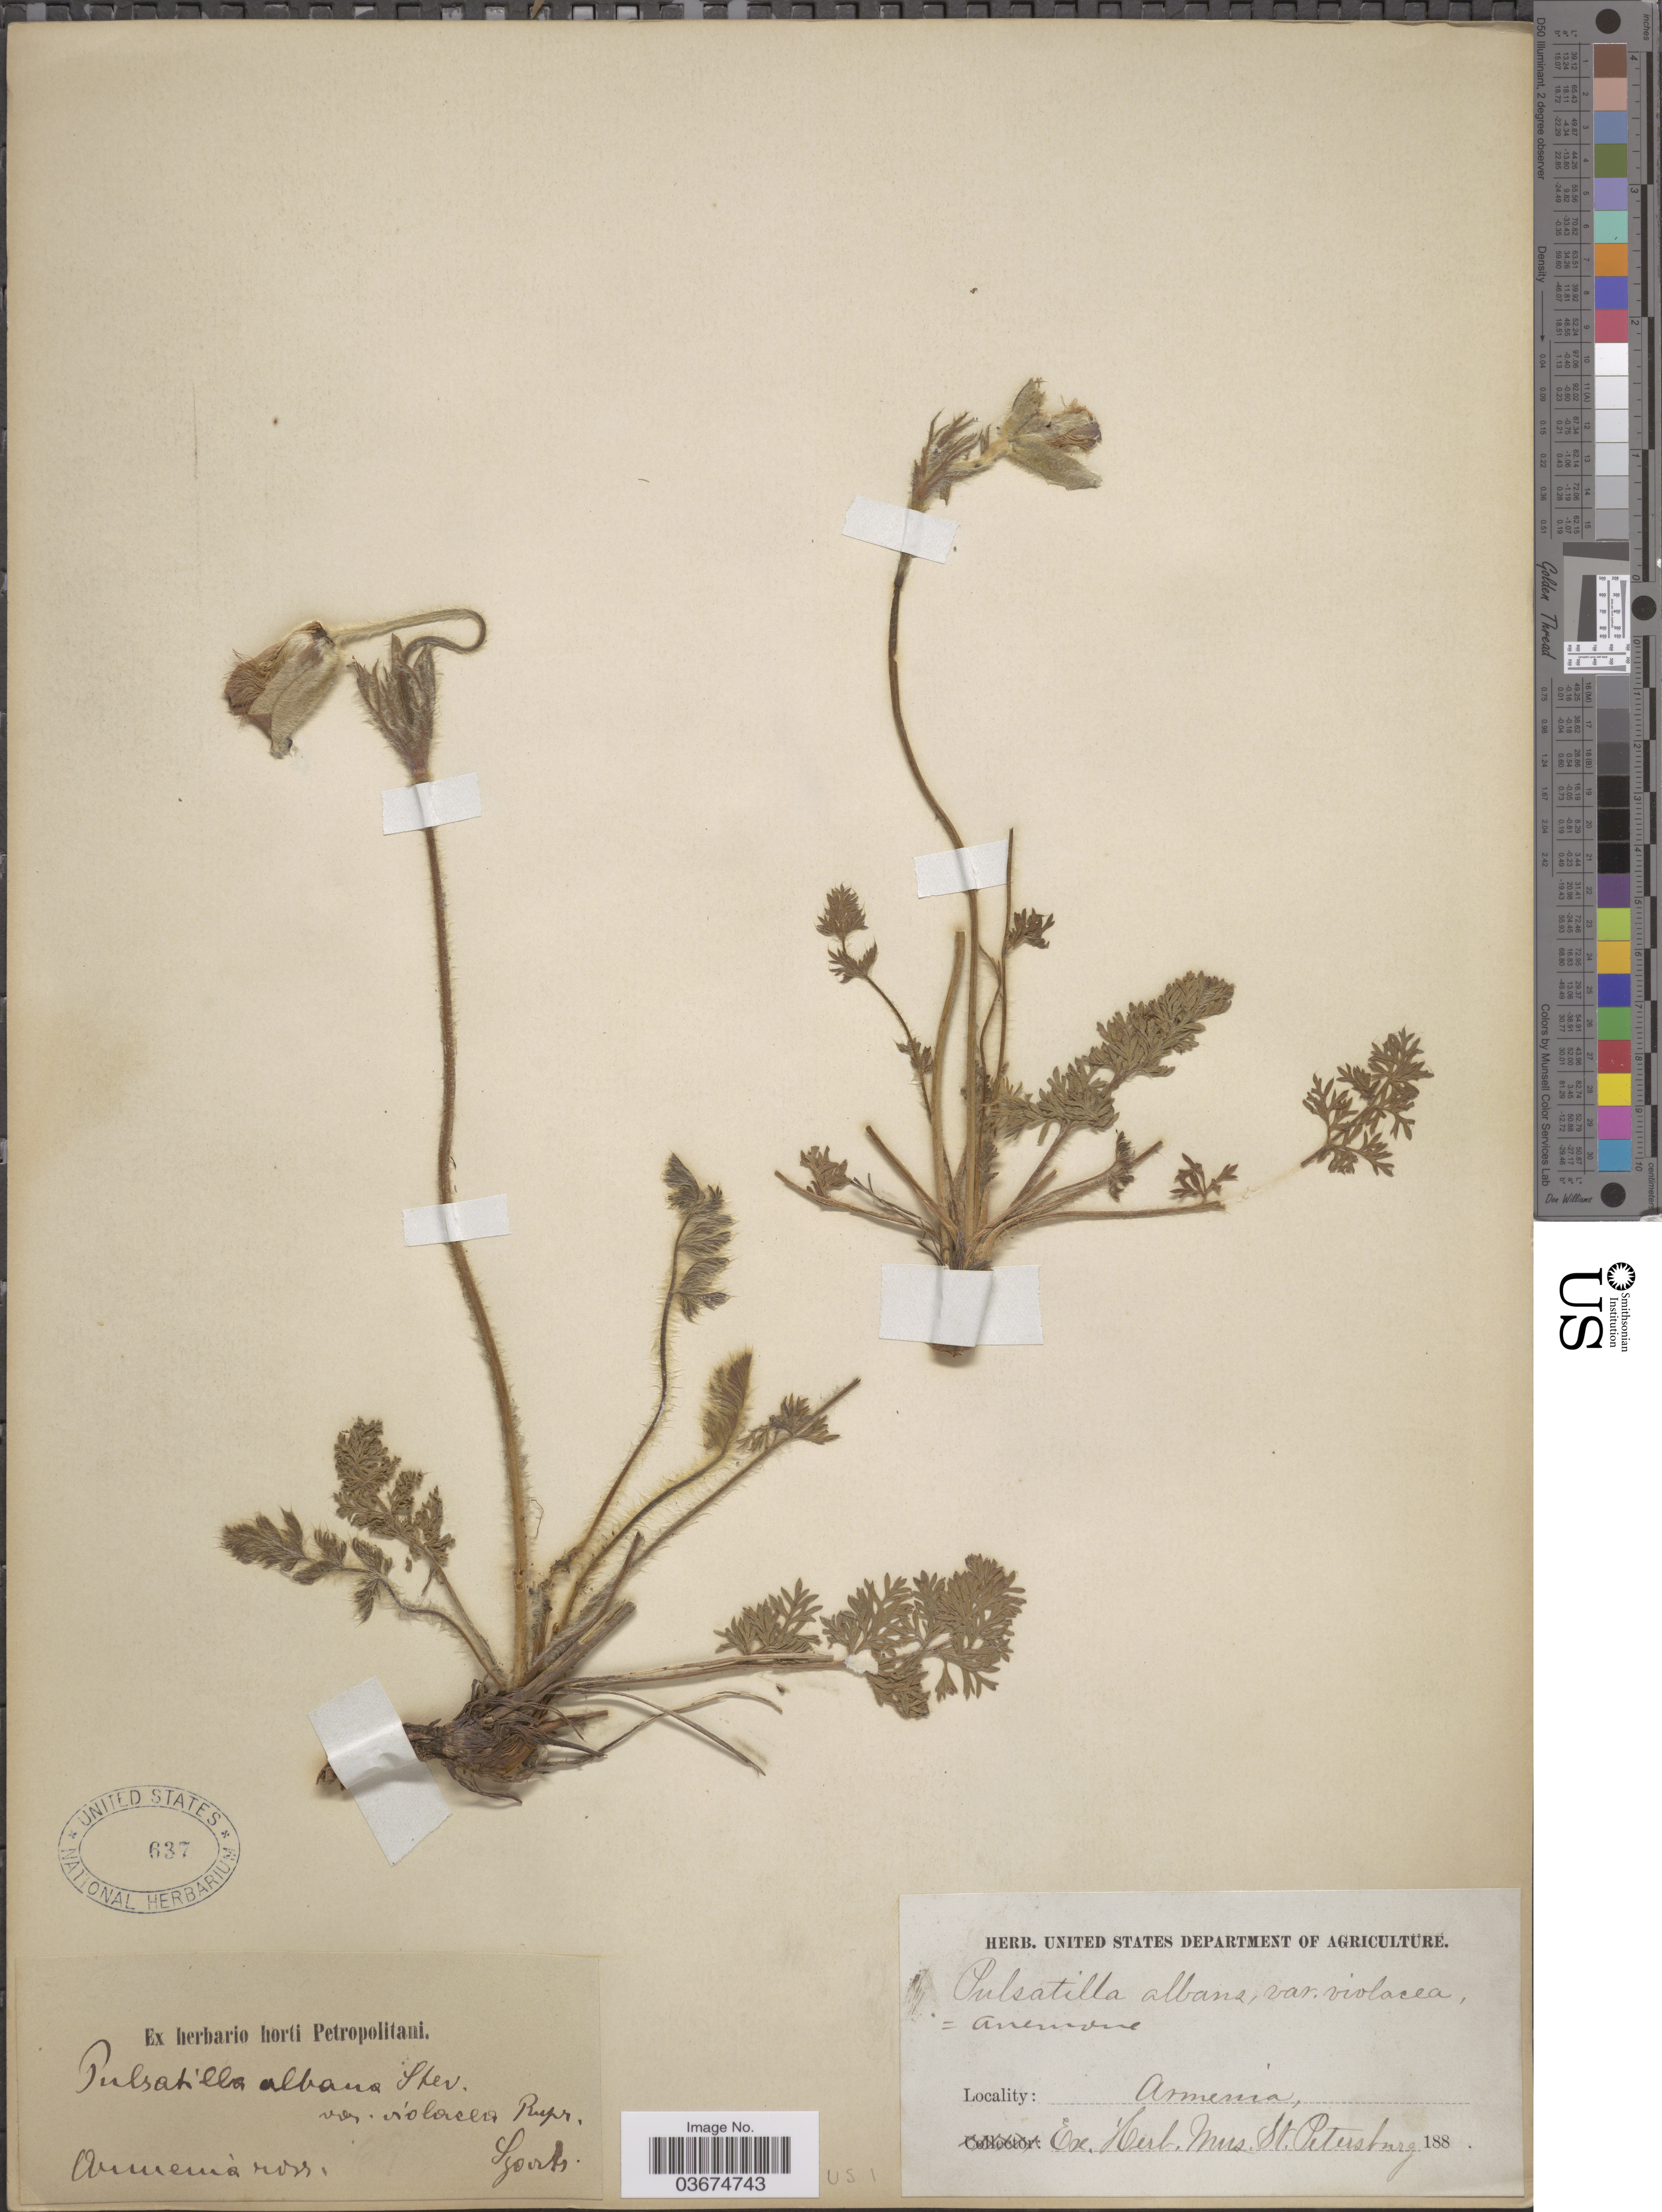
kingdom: Plantae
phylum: Tracheophyta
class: Magnoliopsida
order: Ranunculales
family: Ranunculaceae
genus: Pulsatilla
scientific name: Pulsatilla albana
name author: (Stev.) Bercht. & J. Presl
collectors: Szovits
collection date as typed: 188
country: Armenia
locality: Armenia ross.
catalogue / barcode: US 637